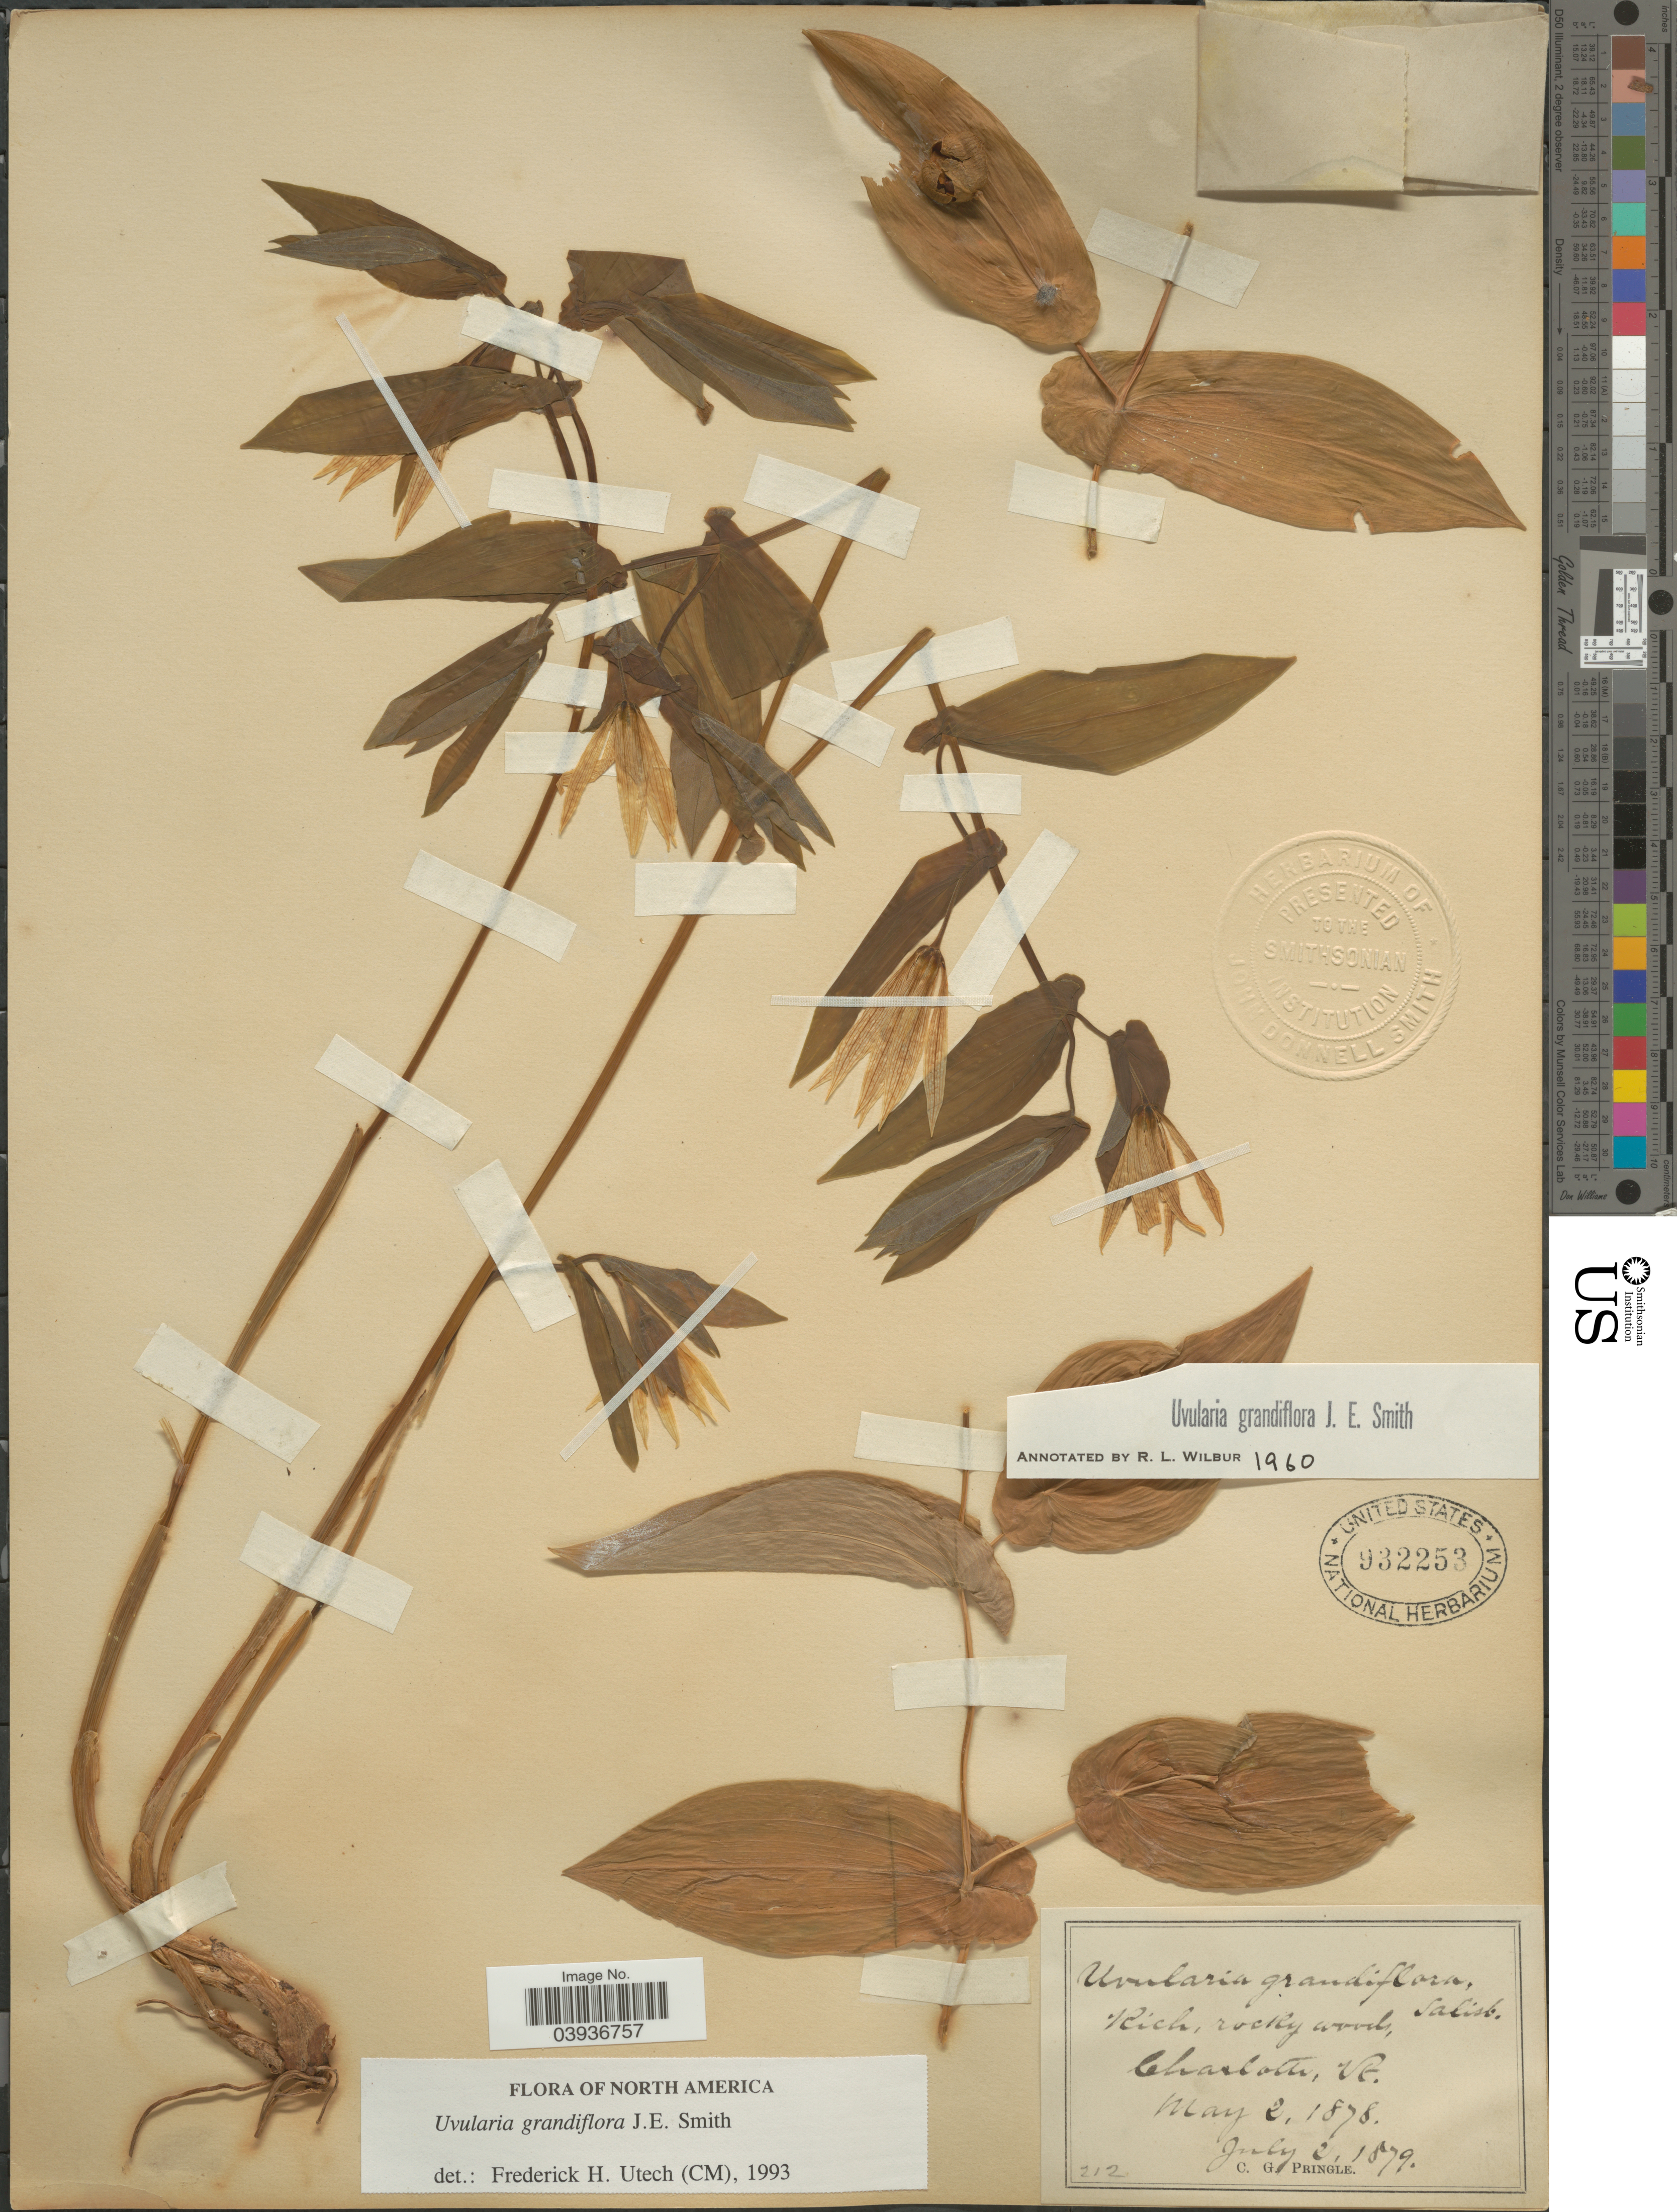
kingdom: Plantae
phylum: Tracheophyta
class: Liliopsida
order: Liliales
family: Colchicaceae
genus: Uvularia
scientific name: Uvularia grandiflora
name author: Sm.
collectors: C. G. Pringle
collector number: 212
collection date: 1878-05-02/1879-07-02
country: United States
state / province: Vermont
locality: Charlotte.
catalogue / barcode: US 932253